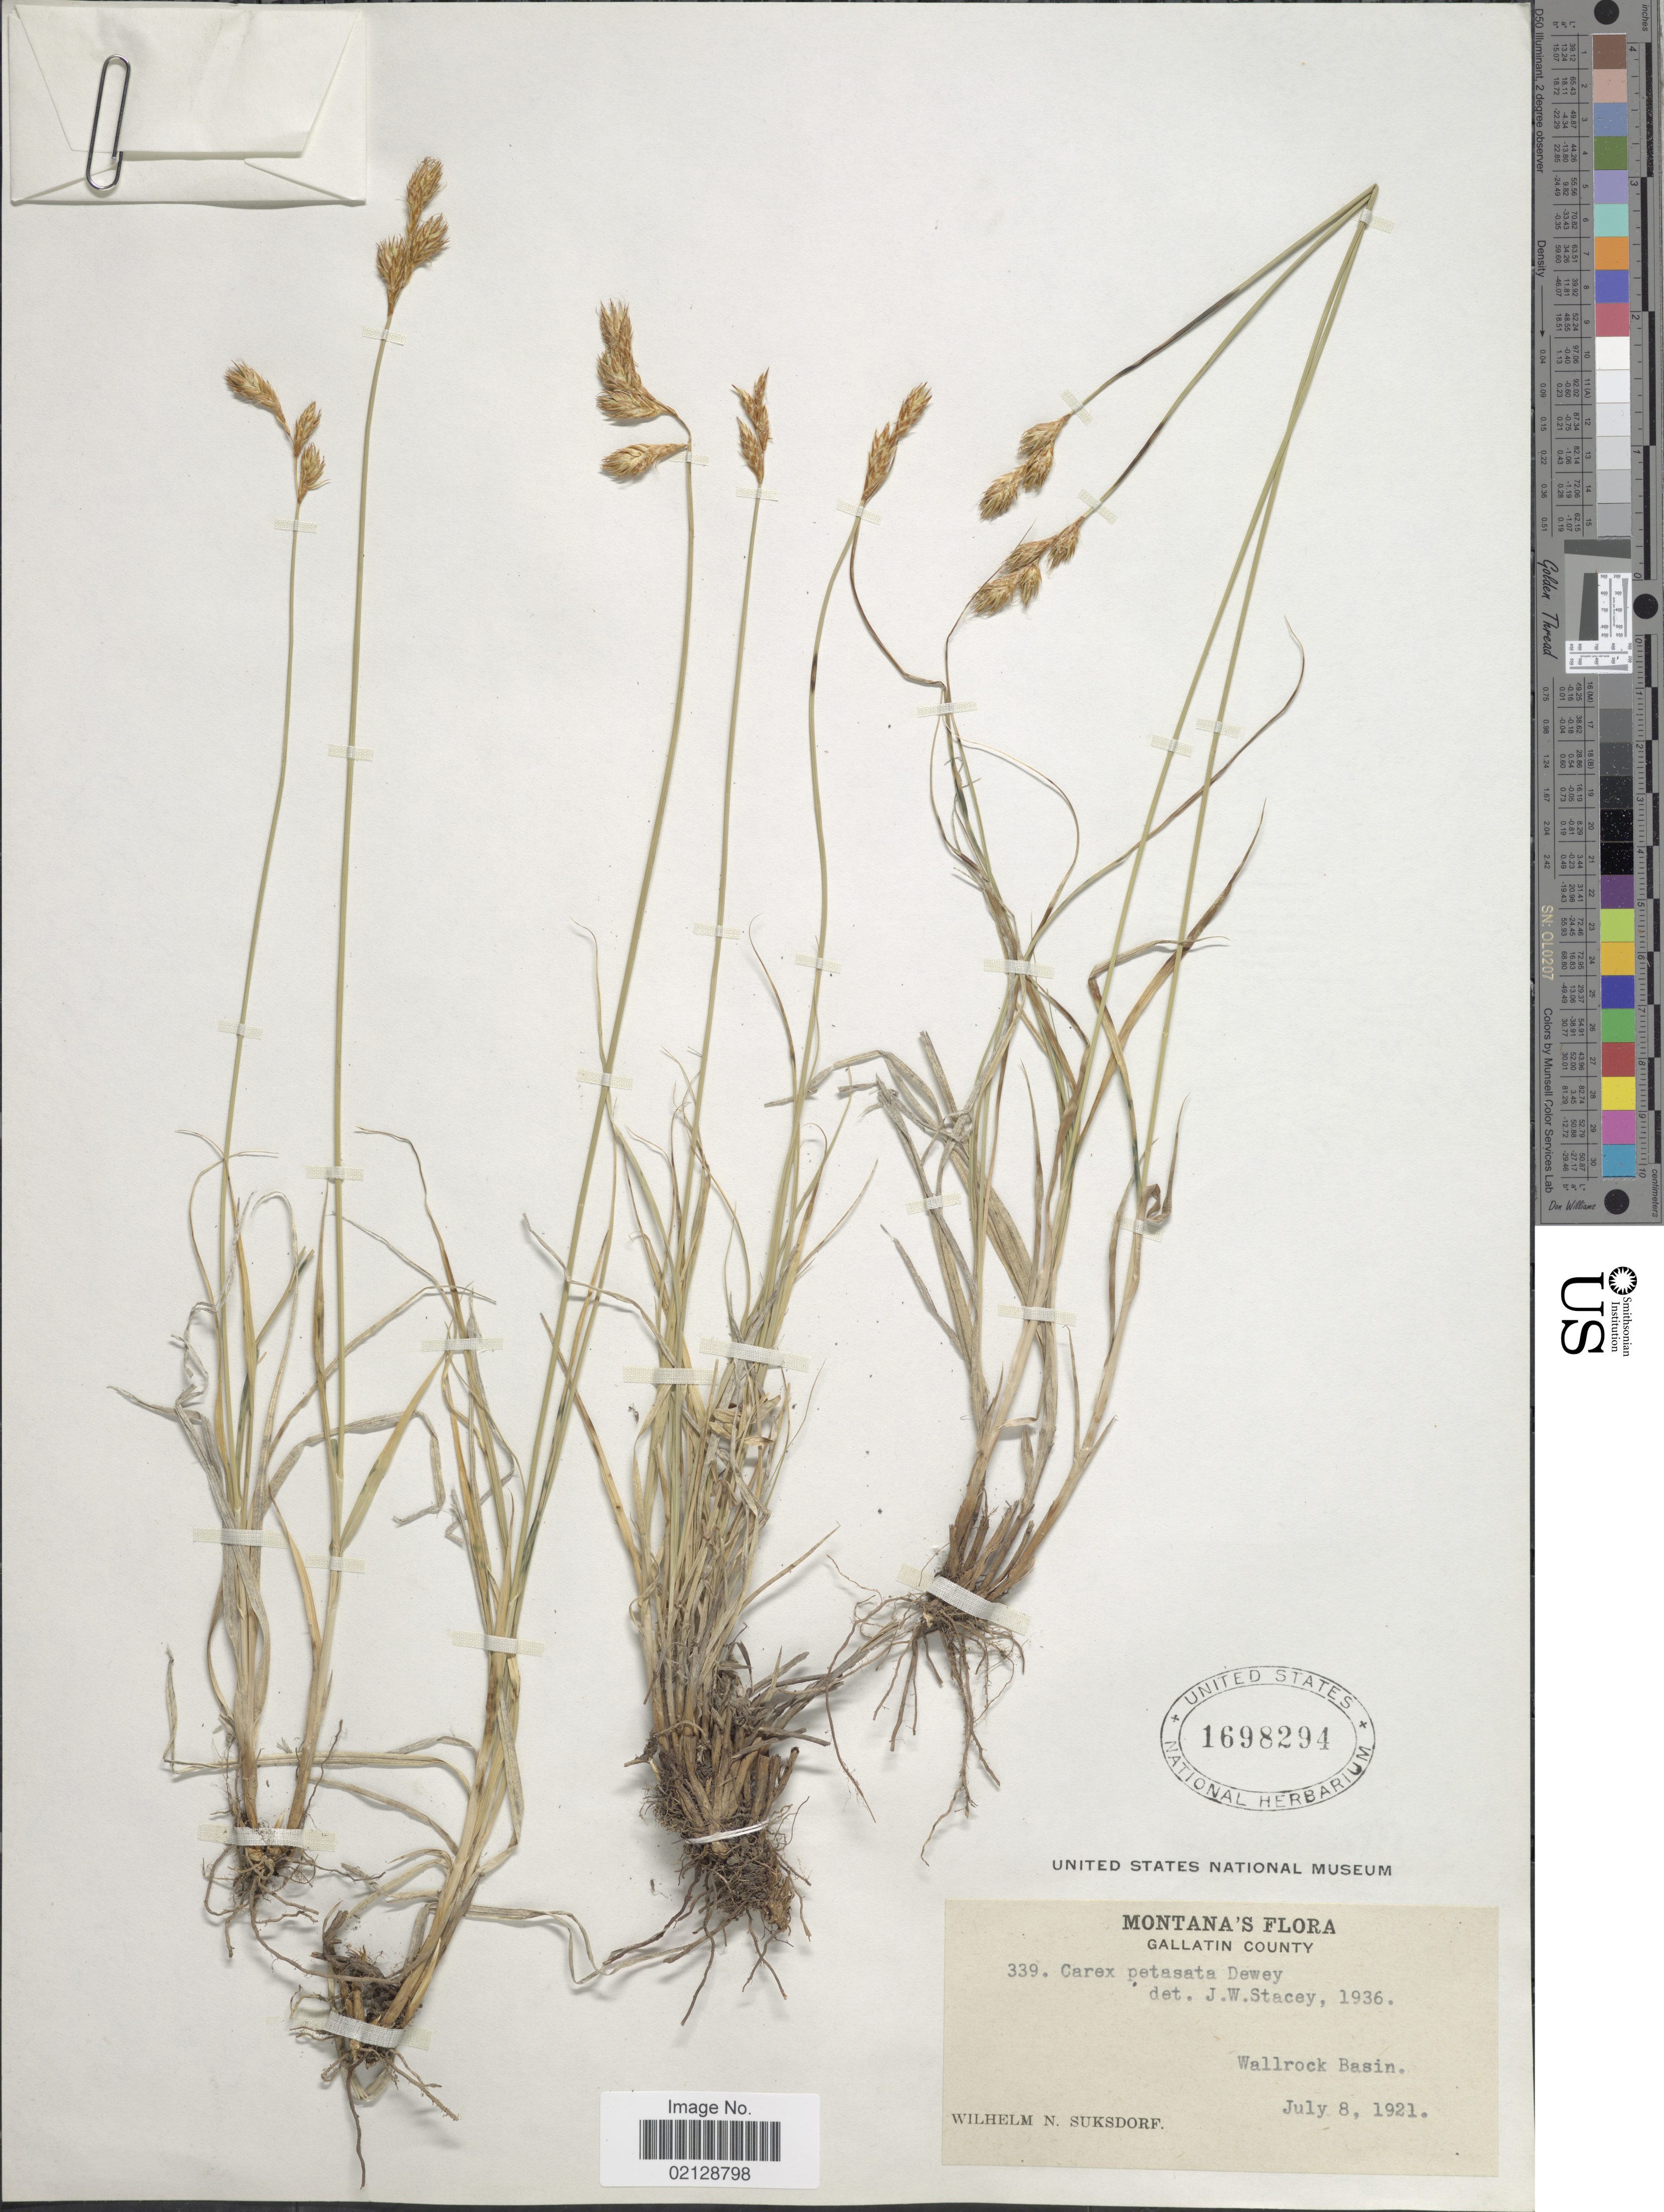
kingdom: Plantae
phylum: Tracheophyta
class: Liliopsida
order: Poales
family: Cyperaceae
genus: Carex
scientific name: Carex petasata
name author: Dewey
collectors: W. N. Suksdorf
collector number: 339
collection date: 1921-07-08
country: United States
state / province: Montana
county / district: Gallatin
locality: Wallrock Basin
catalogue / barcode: US 1698294